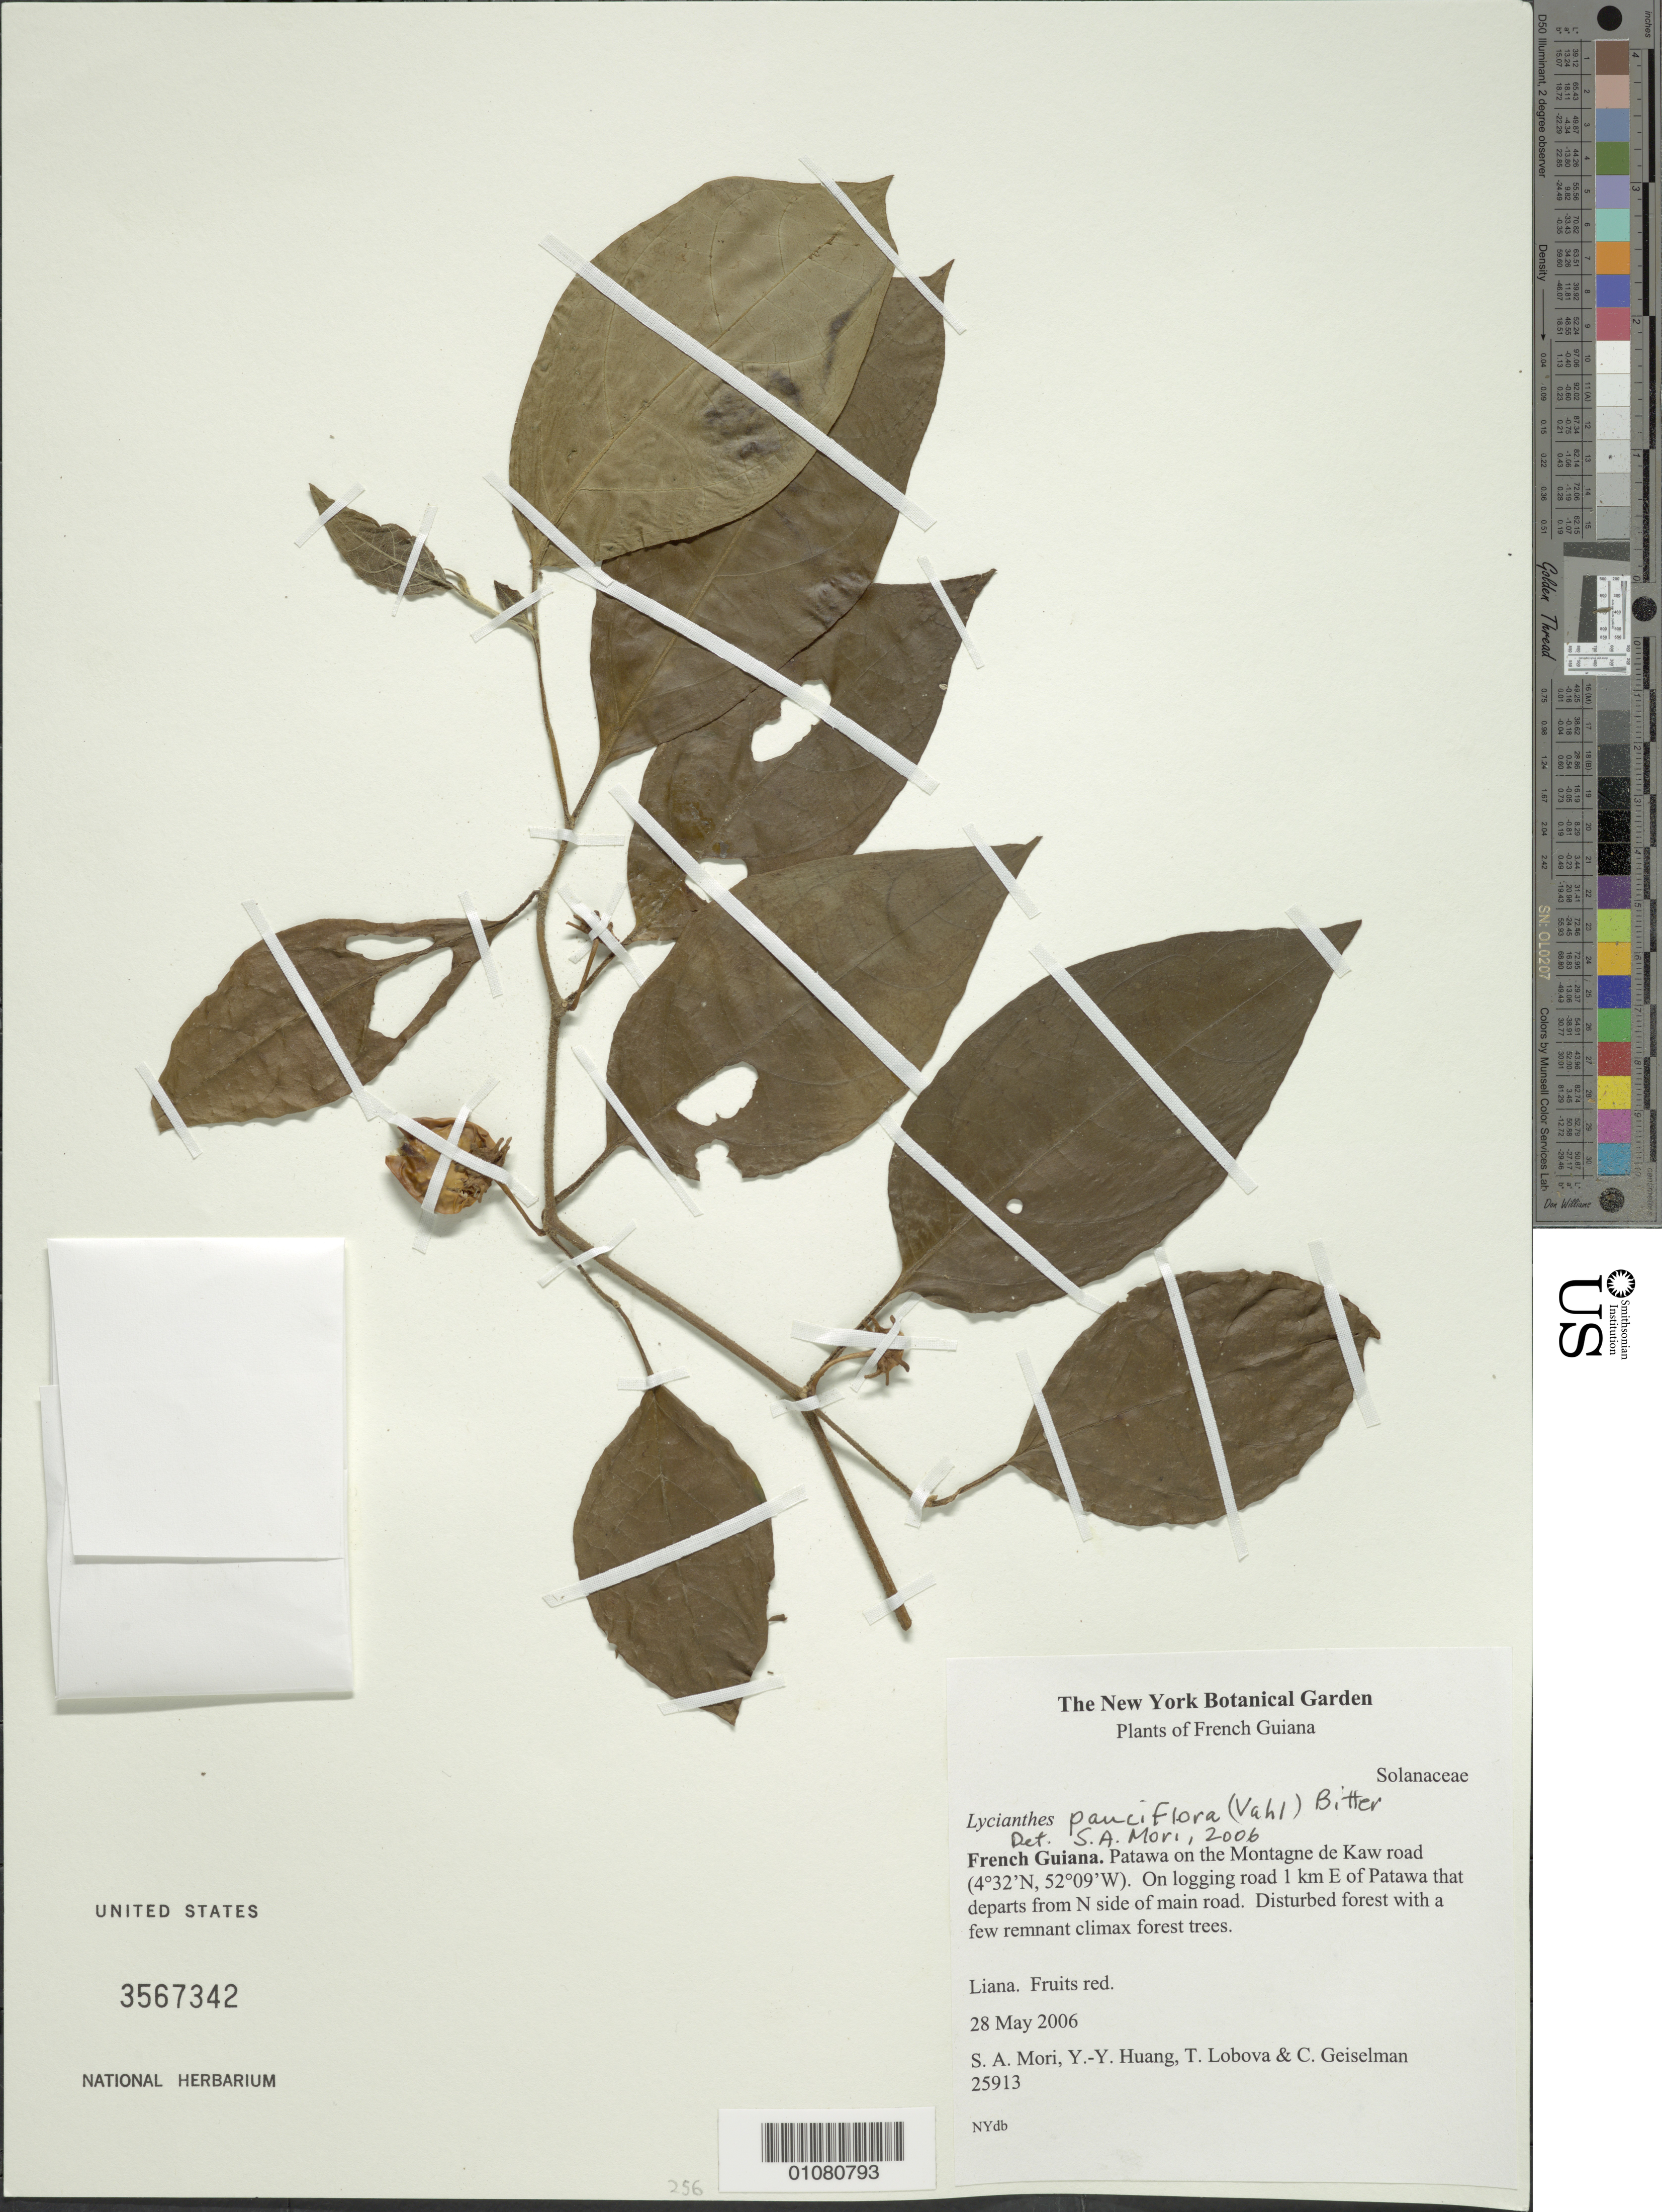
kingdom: Plantae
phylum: Tracheophyta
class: Magnoliopsida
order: Solanales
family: Solanaceae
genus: Lycianthes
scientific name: Lycianthes pauciflora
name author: (Vahl) Bitter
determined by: Mori, Scott A.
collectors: S. Mori, Y. Huang, T. Lobova & C. Geiselman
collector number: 25913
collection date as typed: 28-May-06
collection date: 2006-05-28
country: French Guiana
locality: Patawa on the Montagne de Kaw road. On logging road 1 km E of Patawa that departs from N side of main road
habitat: Disturbed forest with a few remnant climax forest trees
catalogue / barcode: US 3567342